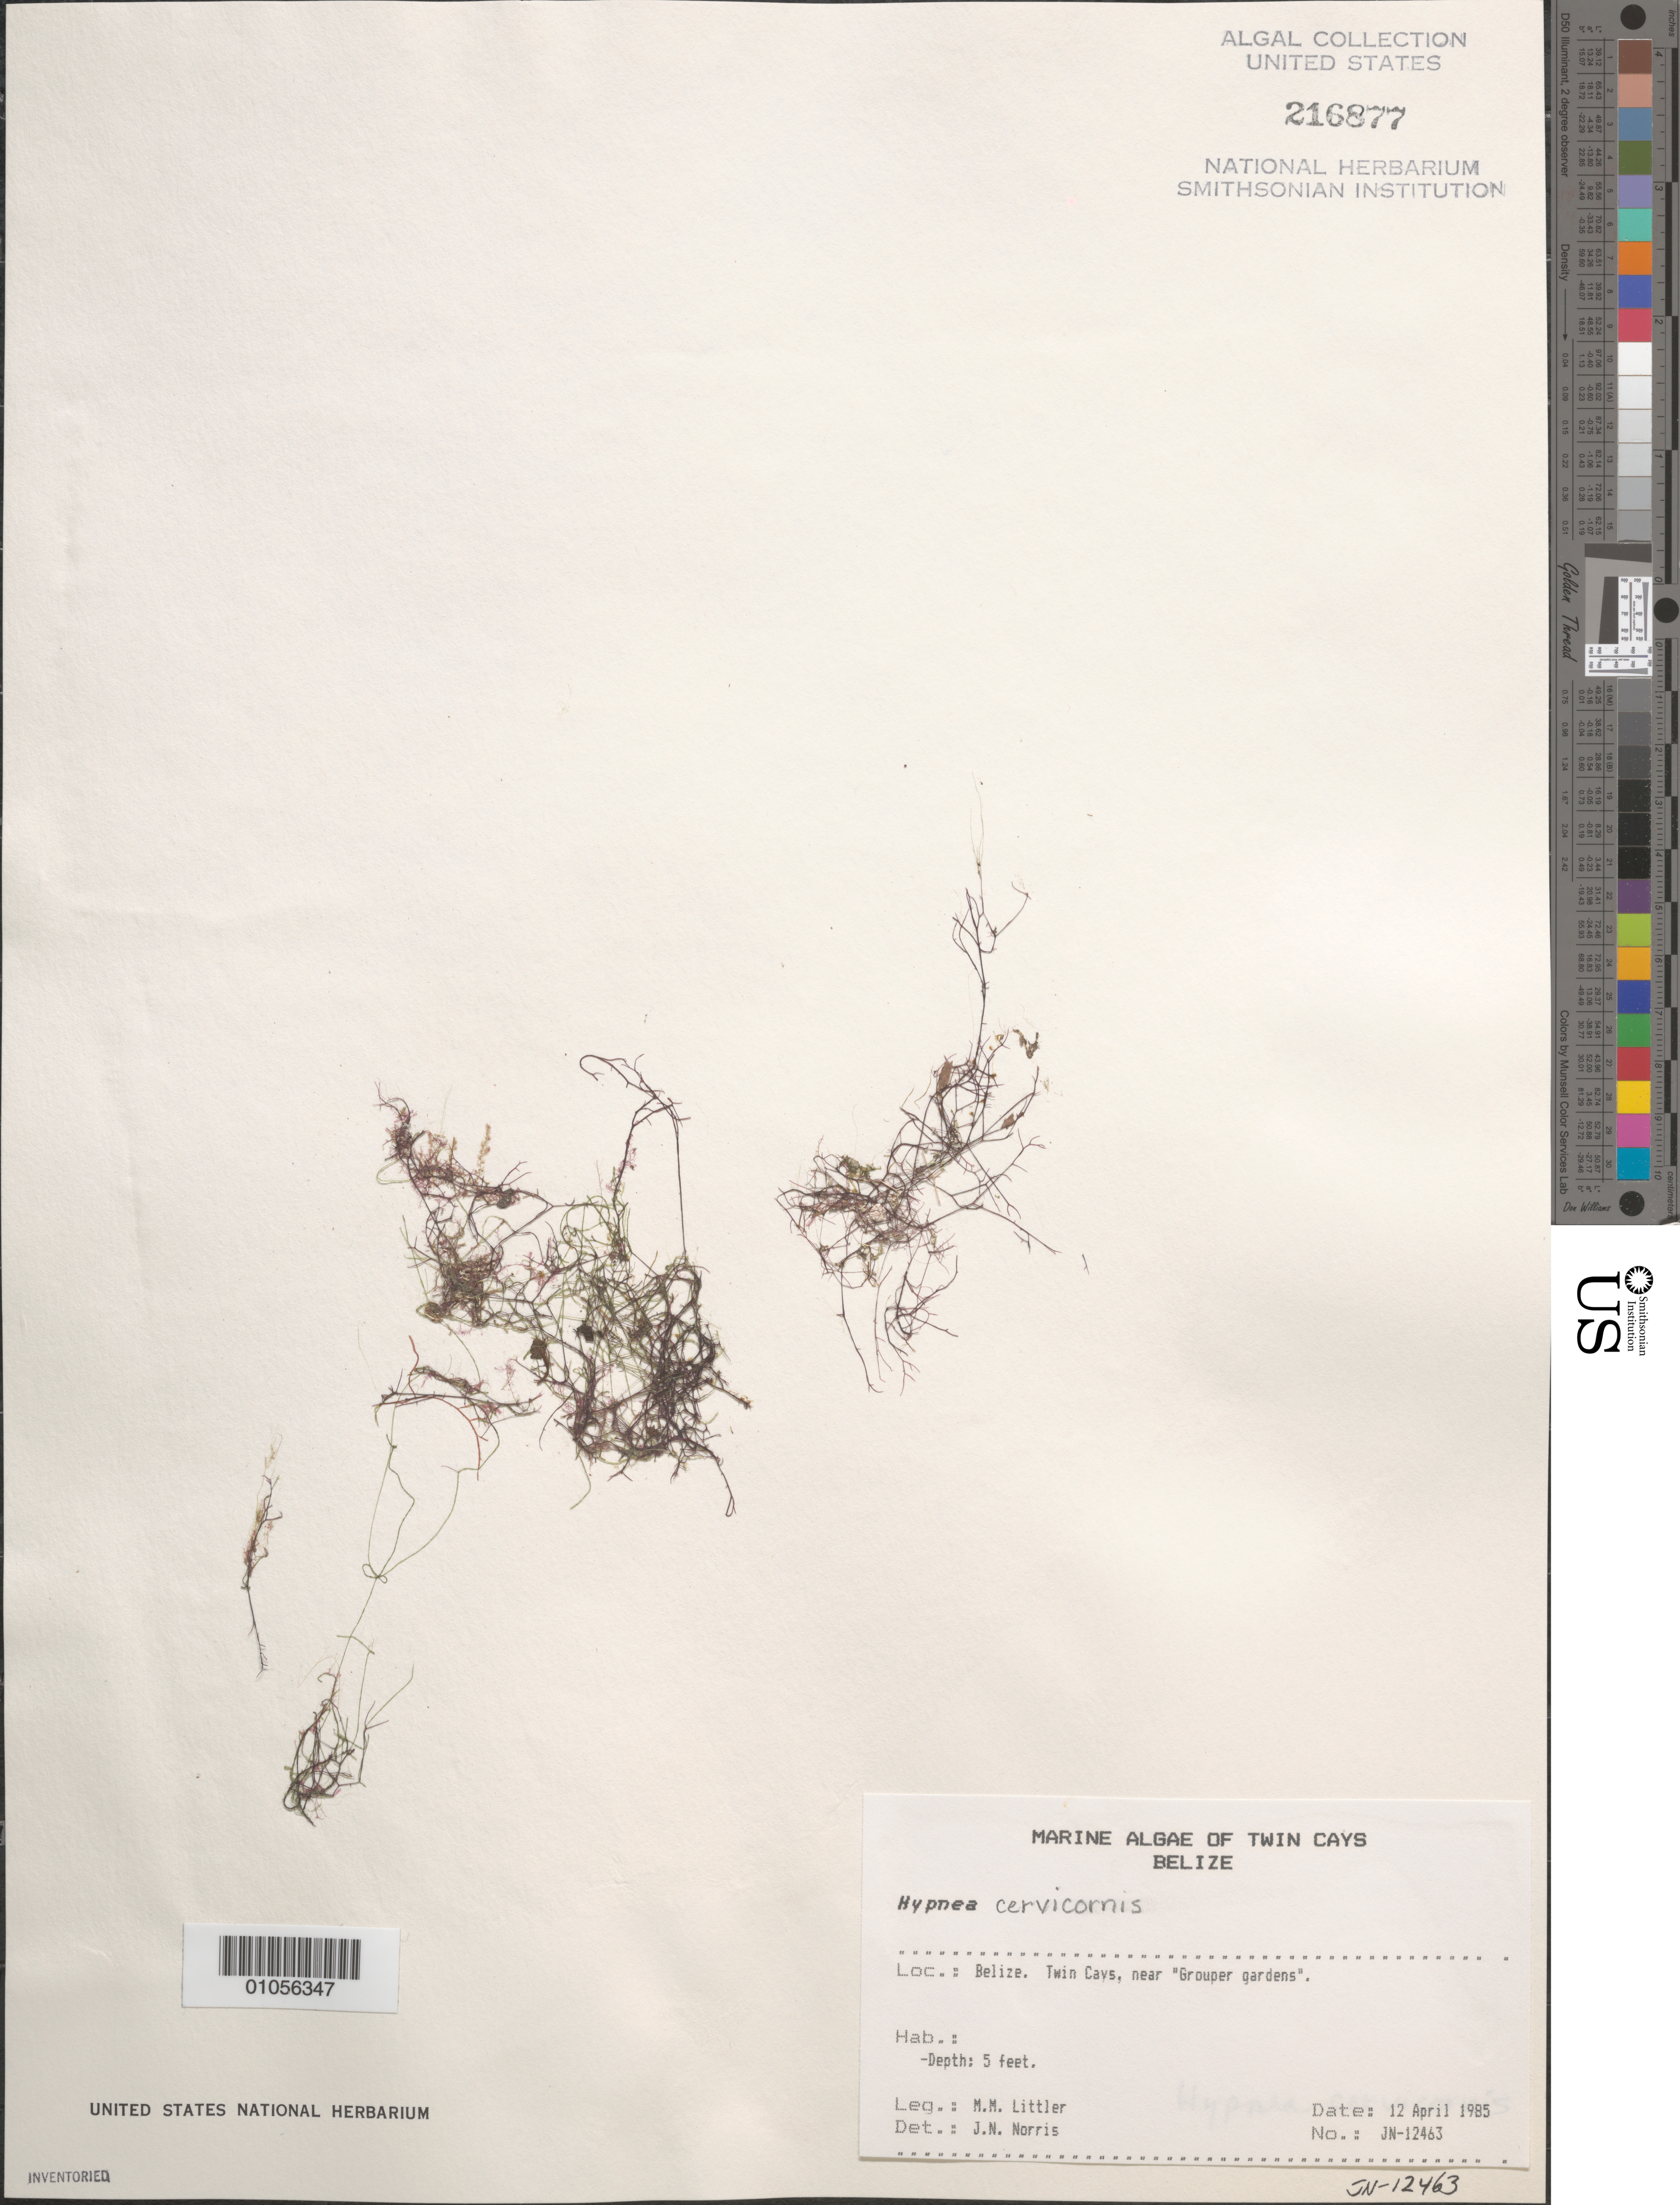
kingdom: Plantae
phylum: Rhodophyta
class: Florideophyceae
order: Gigartinales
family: Cystocloniaceae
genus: Hypnea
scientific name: Hypnea cervicornis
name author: J. Agardh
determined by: Norris, James N.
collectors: M. M. Littler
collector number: JN-12463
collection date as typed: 12 Apr 1985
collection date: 1985-04-12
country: Belize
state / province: Stann Creek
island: Twin Cays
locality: Near Grouper Gardens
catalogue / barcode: US 216877